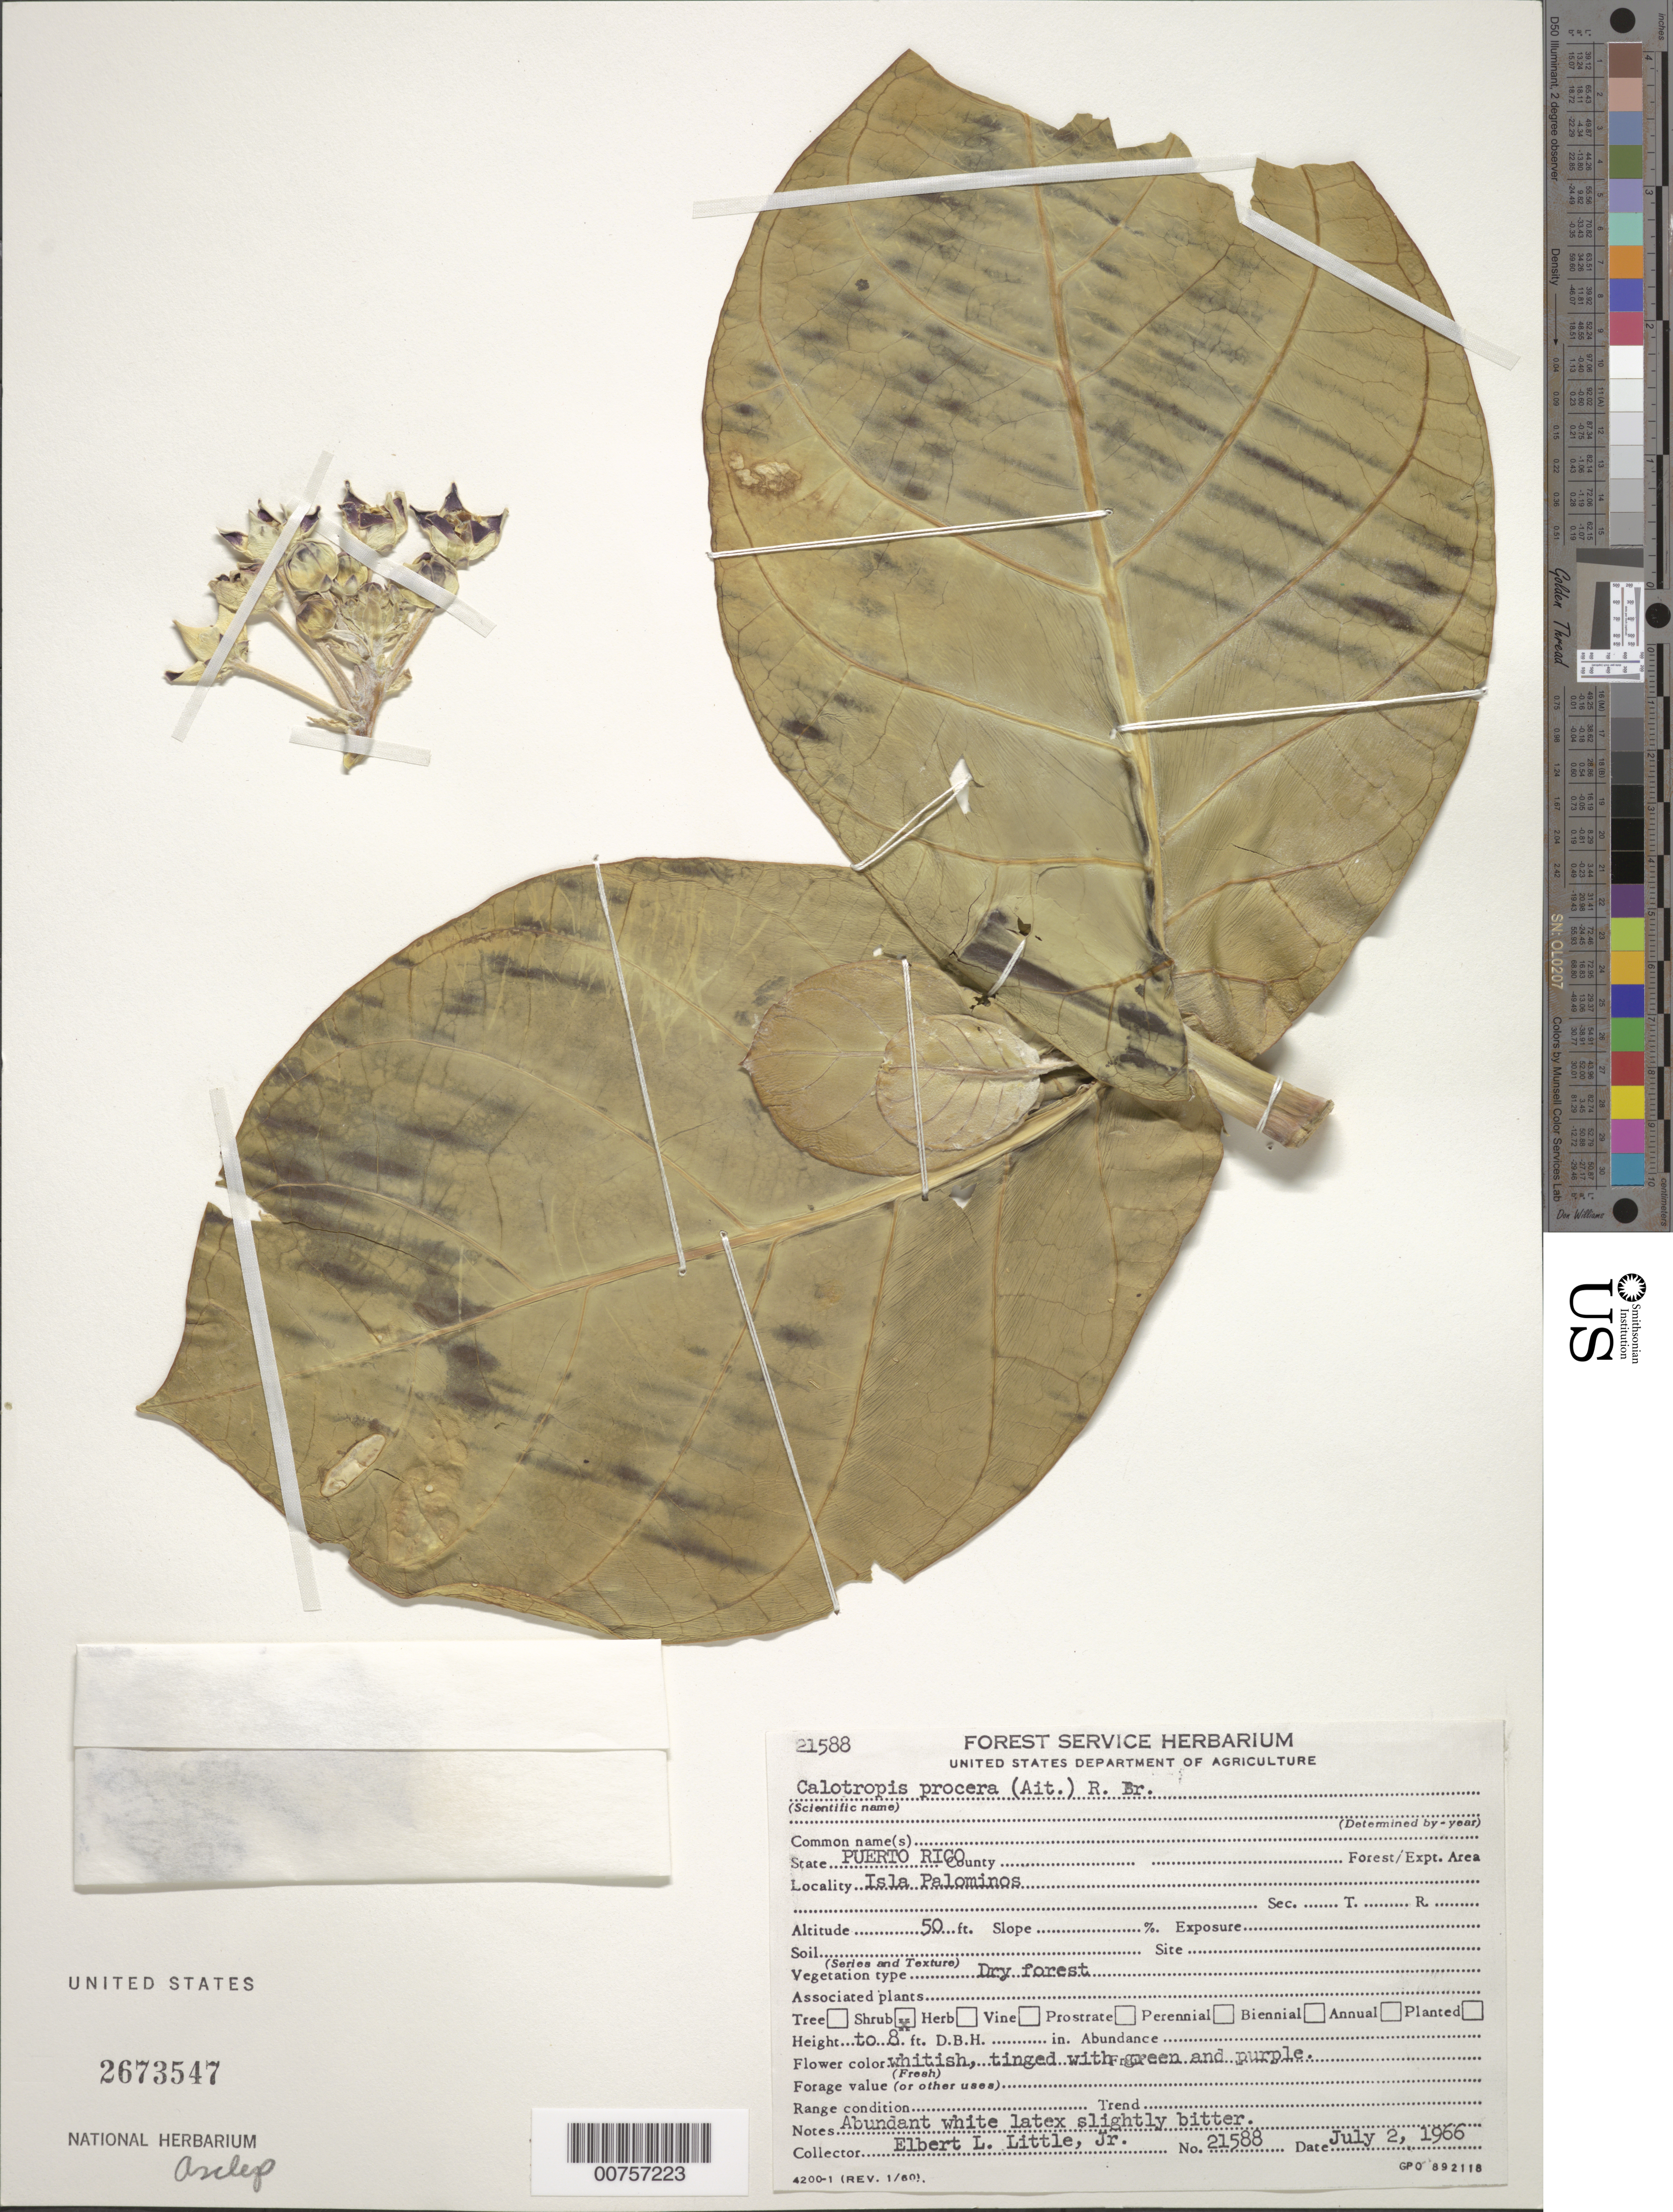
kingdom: Plantae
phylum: Tracheophyta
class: Magnoliopsida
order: Gentianales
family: Apocynaceae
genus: Calotropis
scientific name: Calotropis procera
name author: (Aiton) W.T. Aiton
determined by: Acevedo-Rodríguez, P., (BOT), Smithsonian Institution - National Museum of Natural History (UNITED STATES)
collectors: E. L. Little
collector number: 21588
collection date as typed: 02 Jul 1966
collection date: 1966-07-02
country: Puerto Rico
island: Palominos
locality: Isla Palominos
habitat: Dry forest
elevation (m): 15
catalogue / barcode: US 2673547